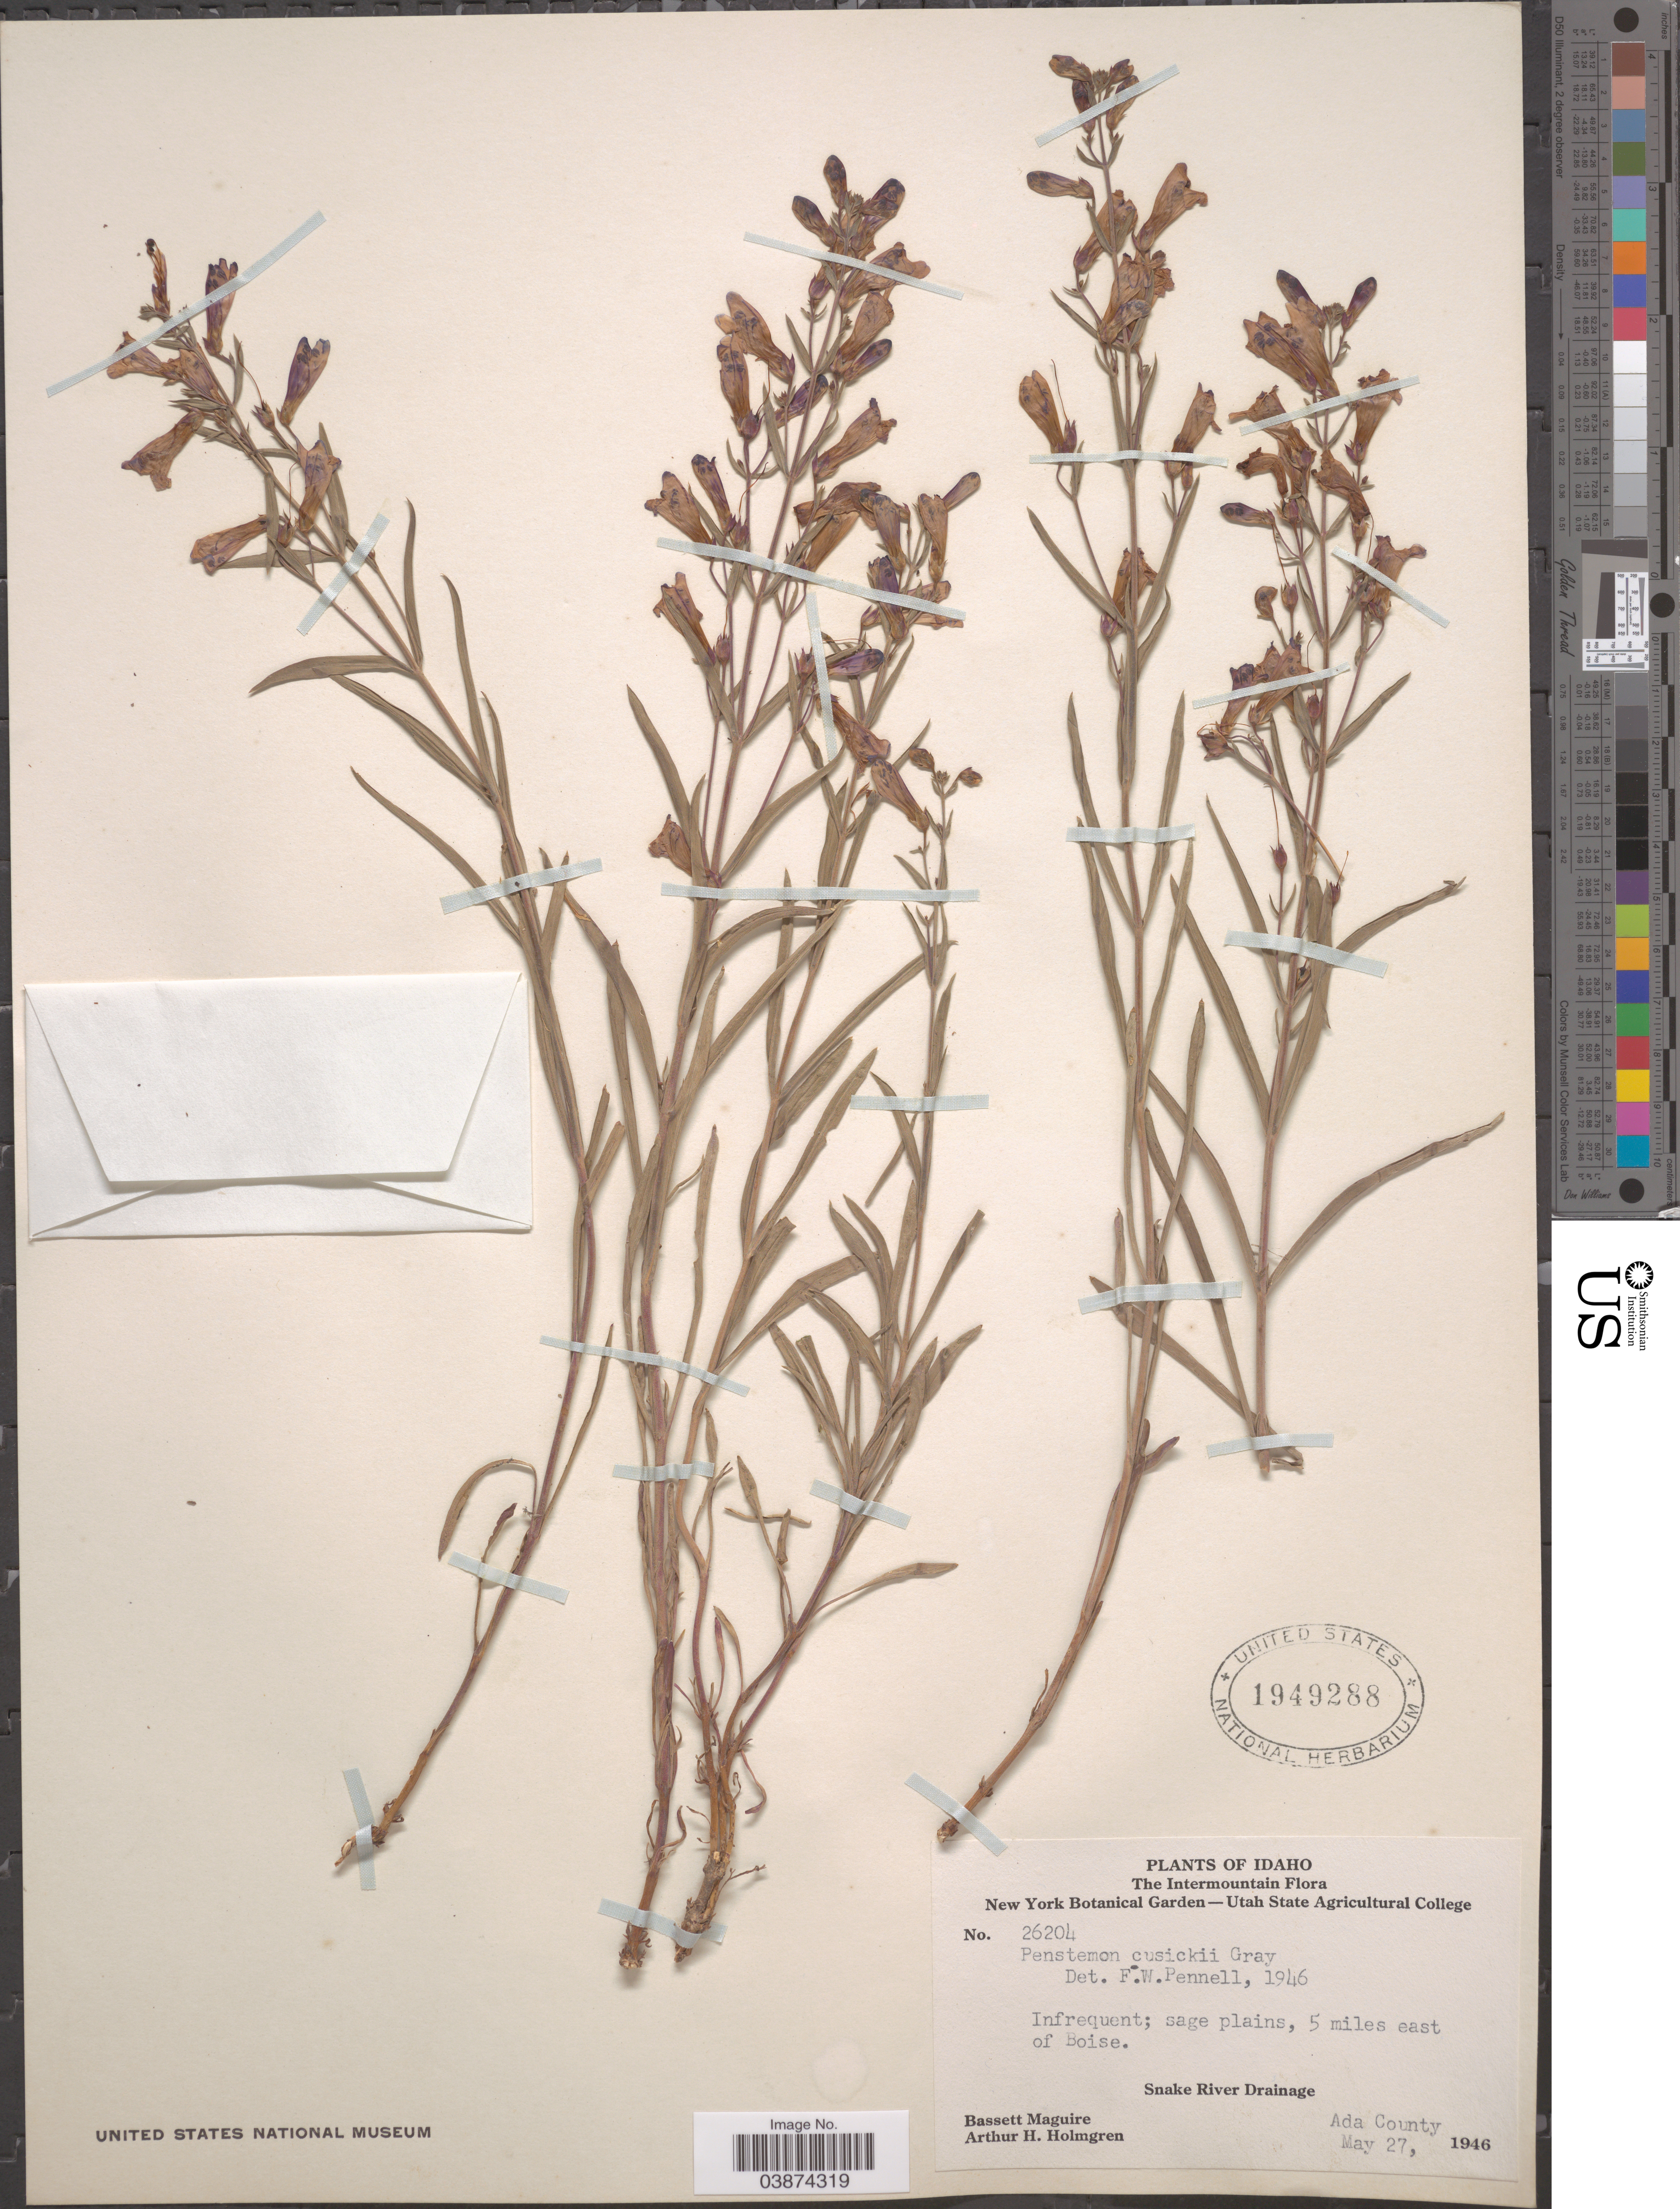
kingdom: Plantae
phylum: Tracheophyta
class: Magnoliopsida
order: Lamiales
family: Plantaginaceae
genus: Penstemon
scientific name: Penstemon cusickii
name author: A. Gray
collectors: B. Maguire & A. H. Holmgren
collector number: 26204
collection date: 1946-05-27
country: United States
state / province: Idaho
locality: The Intermountain. 5 miles east of Boise. Snake River Drainage, Ada County.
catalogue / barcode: US 1949288